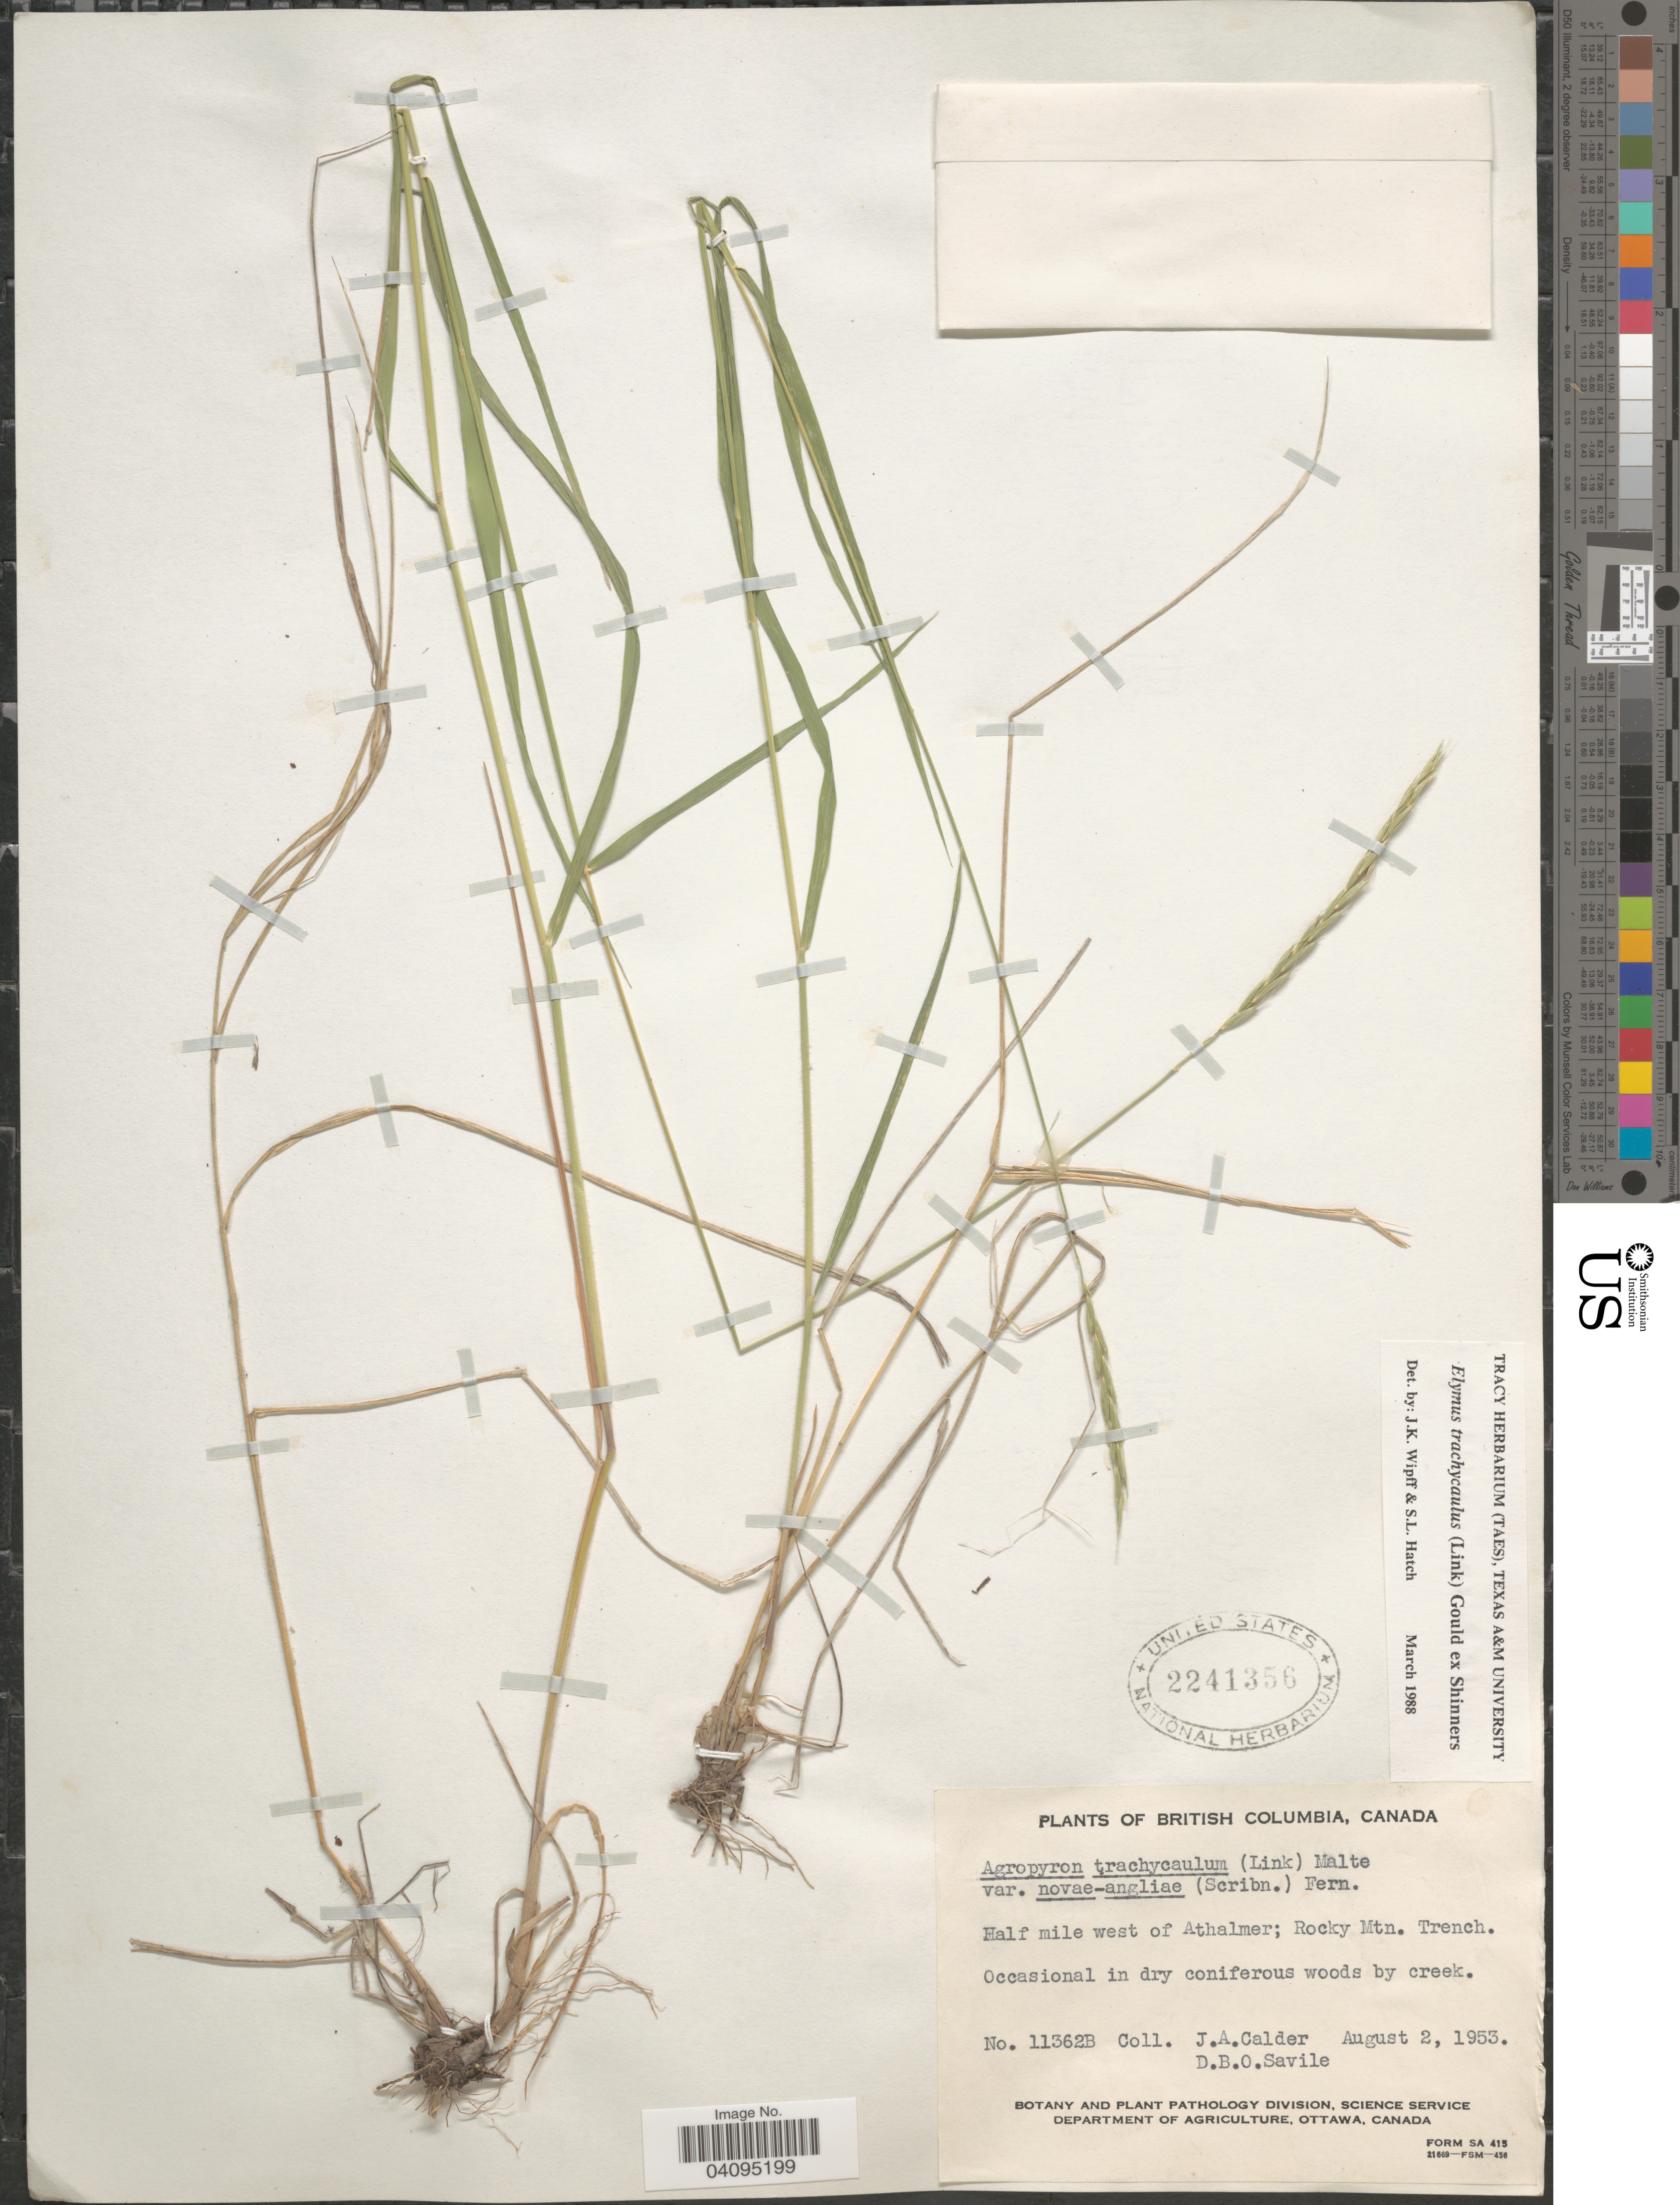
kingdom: Plantae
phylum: Tracheophyta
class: Liliopsida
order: Poales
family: Poaceae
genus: Elymus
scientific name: Elymus trachycaulus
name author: (Link) Gould ex Shinners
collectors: J. A. Calder & D. Savile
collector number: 11362B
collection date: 1953-08-02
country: Canada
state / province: British Columbia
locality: Half mile west of Athalmer; Rocky Mtn. Trench.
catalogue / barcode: US 2241356